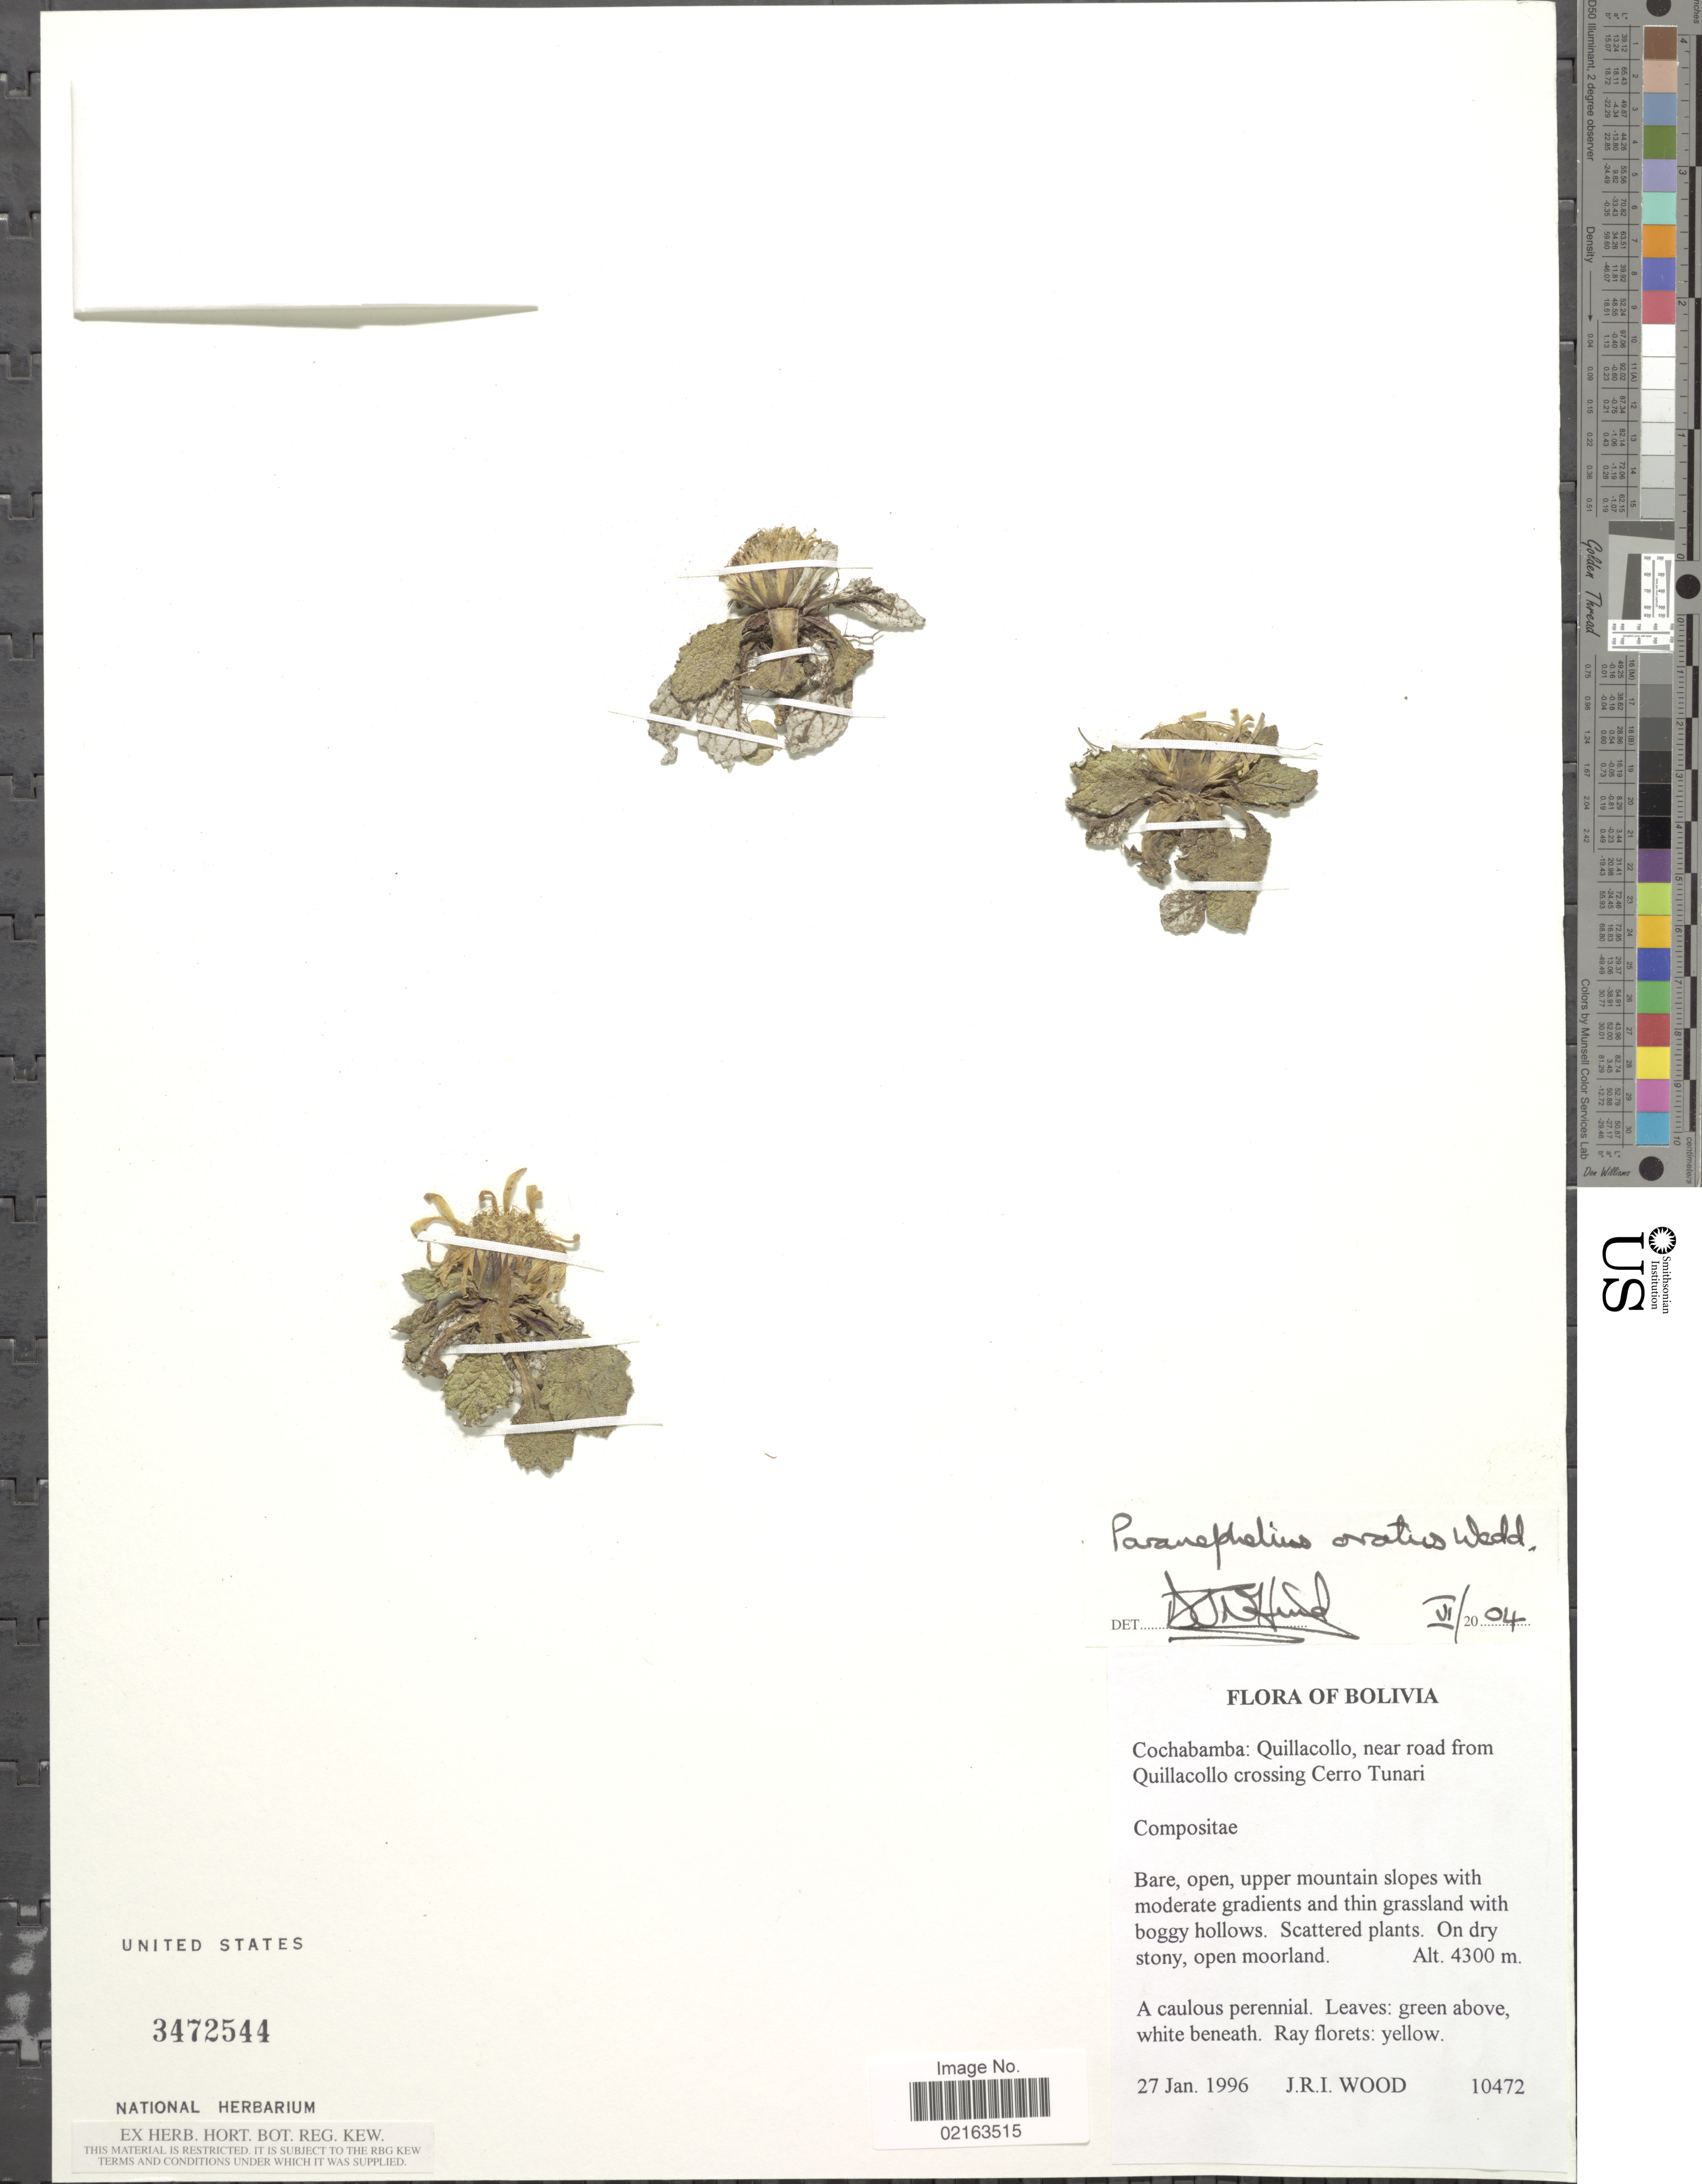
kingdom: Plantae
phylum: Tracheophyta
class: Magnoliopsida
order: Asterales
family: Asteraceae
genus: Paranephelius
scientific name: Paranephelius ovatus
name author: A. Gray ex Wedd.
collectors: J. R. I. Wood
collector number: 10472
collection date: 1996-01-27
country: Bolivia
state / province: Cochabamba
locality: Cochabamba: Quillacollo, near road from Quillacollo crossing Cerro Tunari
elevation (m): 4300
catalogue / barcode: US 3472544